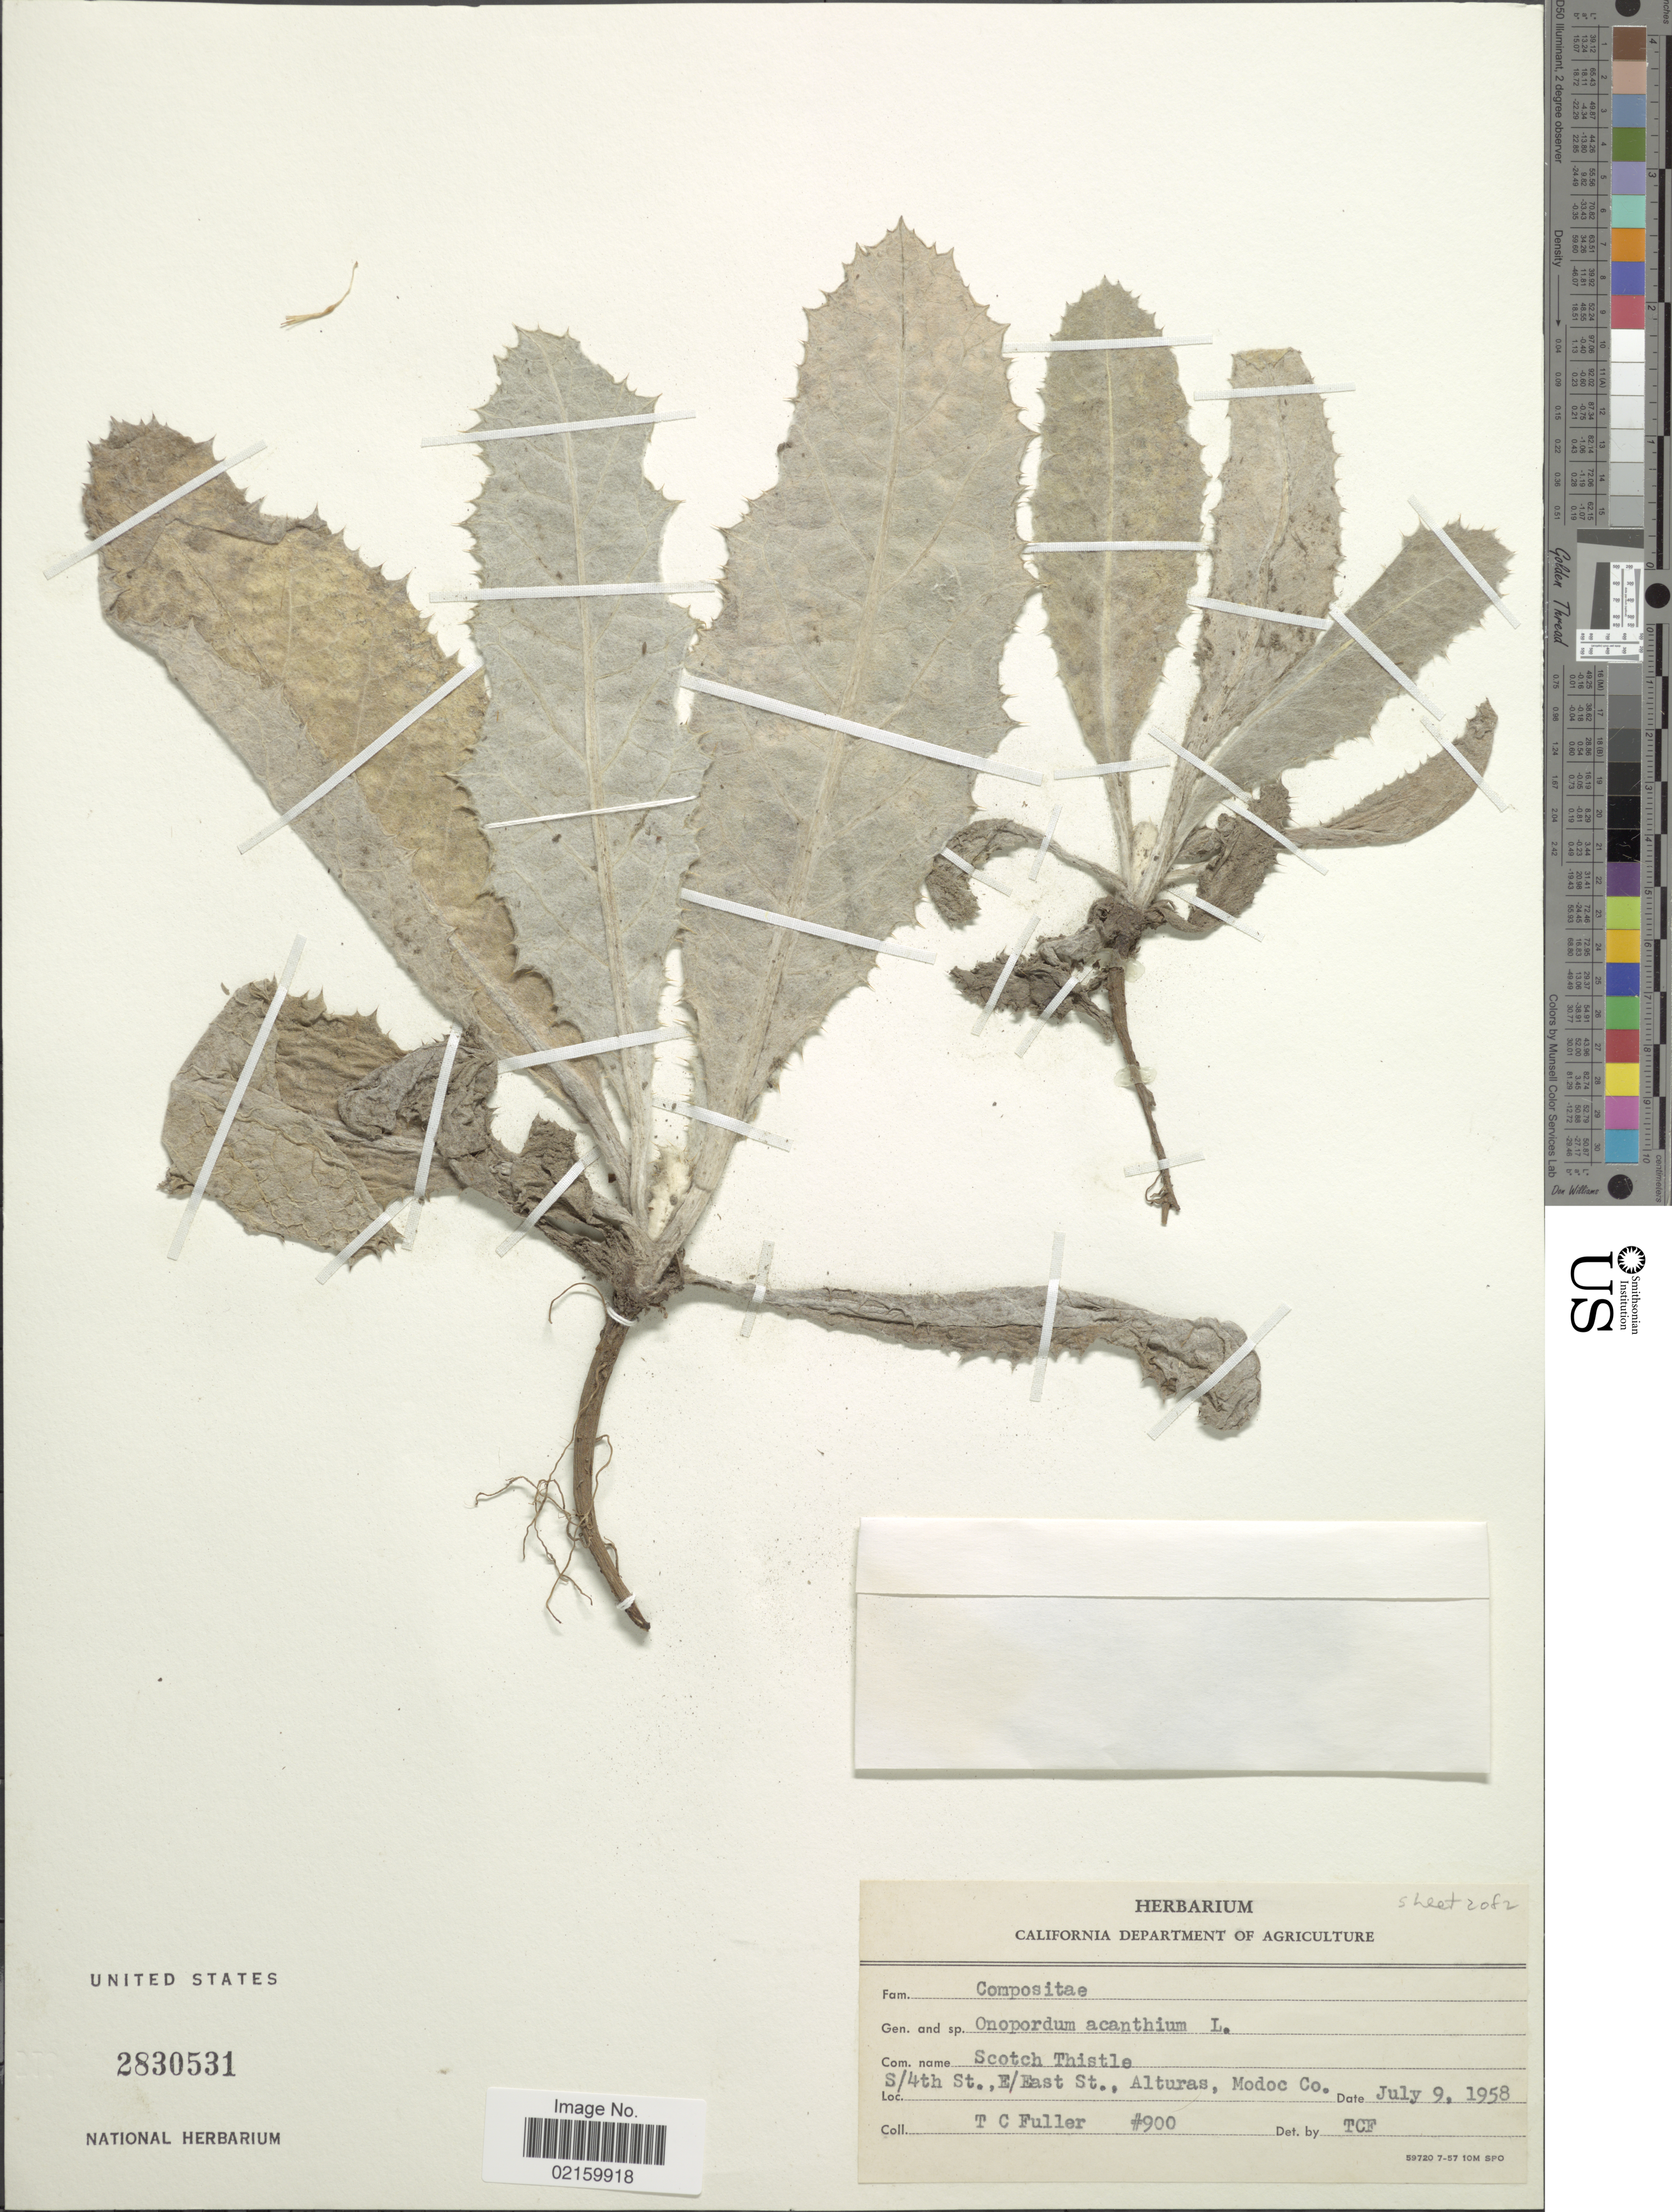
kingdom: Plantae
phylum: Tracheophyta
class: Magnoliopsida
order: Asterales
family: Asteraceae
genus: Onopordum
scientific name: Onopordum acanthium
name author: L.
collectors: T. Fuller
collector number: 900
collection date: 1958-07-09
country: United States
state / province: California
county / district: Modoc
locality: S/4th St., E/East St. Alturasm Modoc Co.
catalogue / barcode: US 2830531